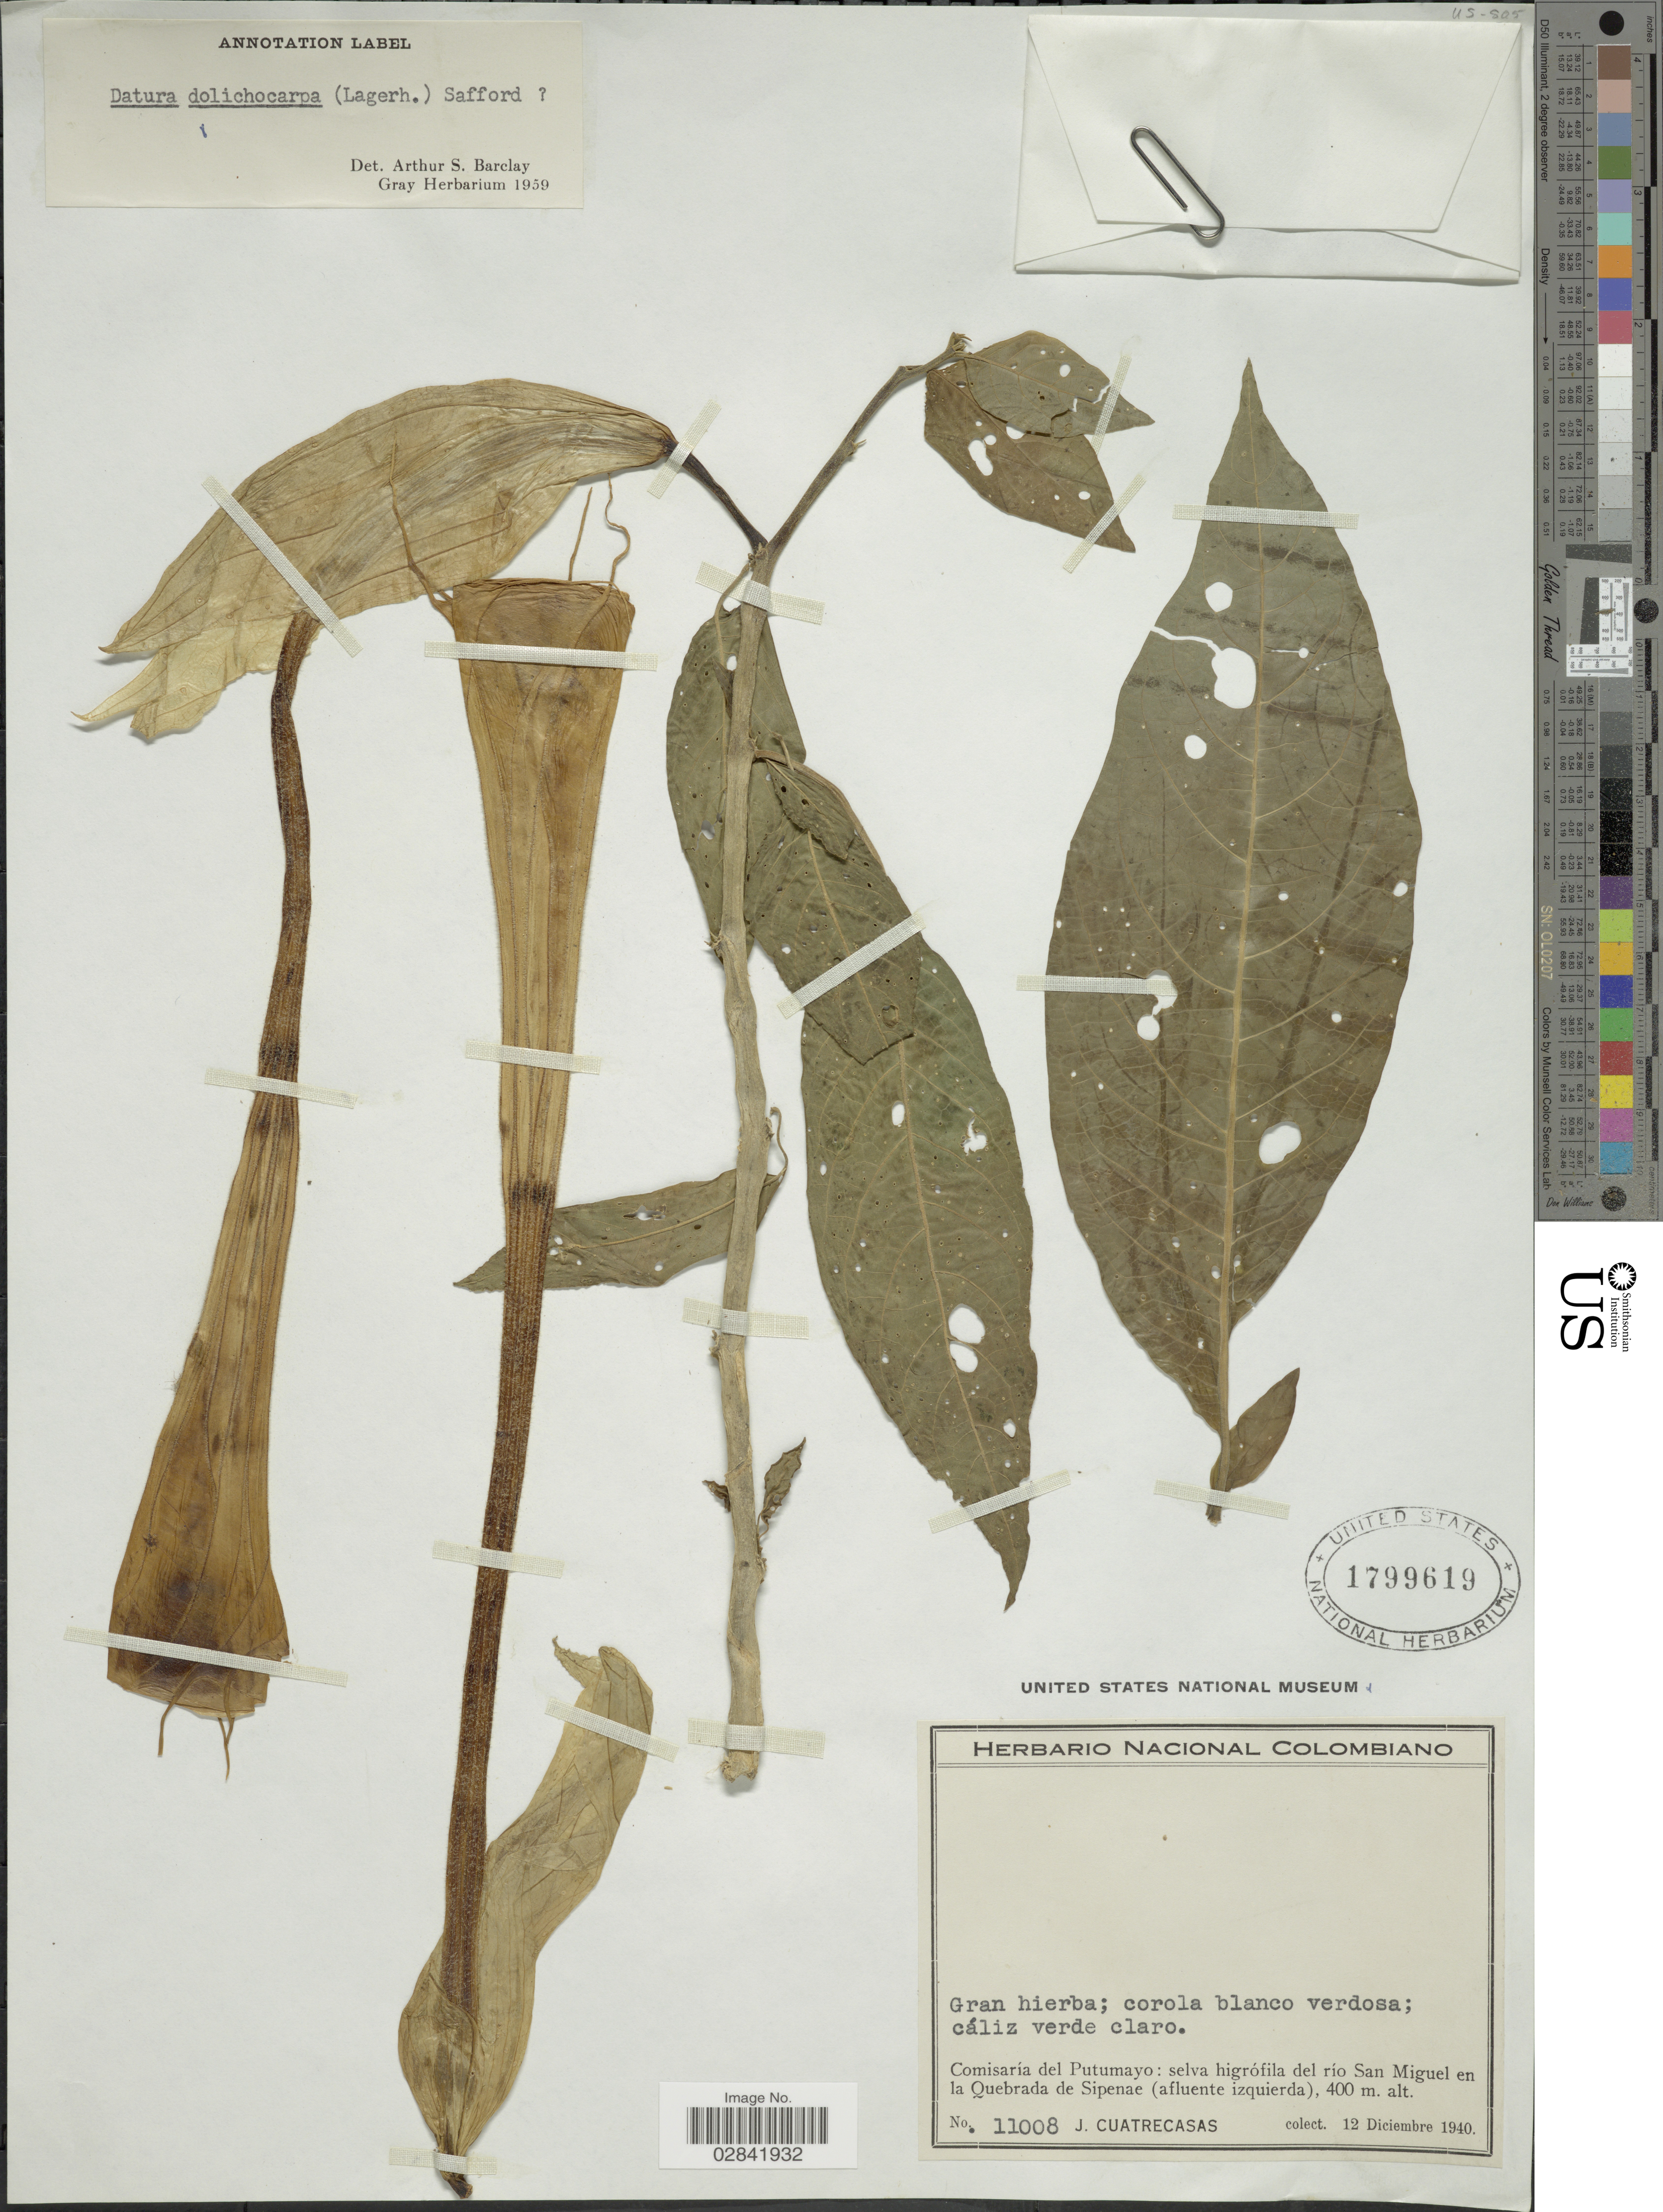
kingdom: Plantae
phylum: Tracheophyta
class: Magnoliopsida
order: Solanales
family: Solanaceae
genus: Brugmansia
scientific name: Brugmansia x insignis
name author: (Barb. Rodr.) Lockwood ex R.E. Schult.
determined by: (US) Smithsonian Institution - National Museum of Natural History - Department of Botany (UNITED STATES)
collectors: J. Cuatrecasas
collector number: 11008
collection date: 1940-12-12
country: Colombia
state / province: Putumayo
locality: Comisaria del Putumayo: selva higrófila del río San Miguel en la Quebrada de Sipenae (afluente izquierda).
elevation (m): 400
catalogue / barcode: US 1799619